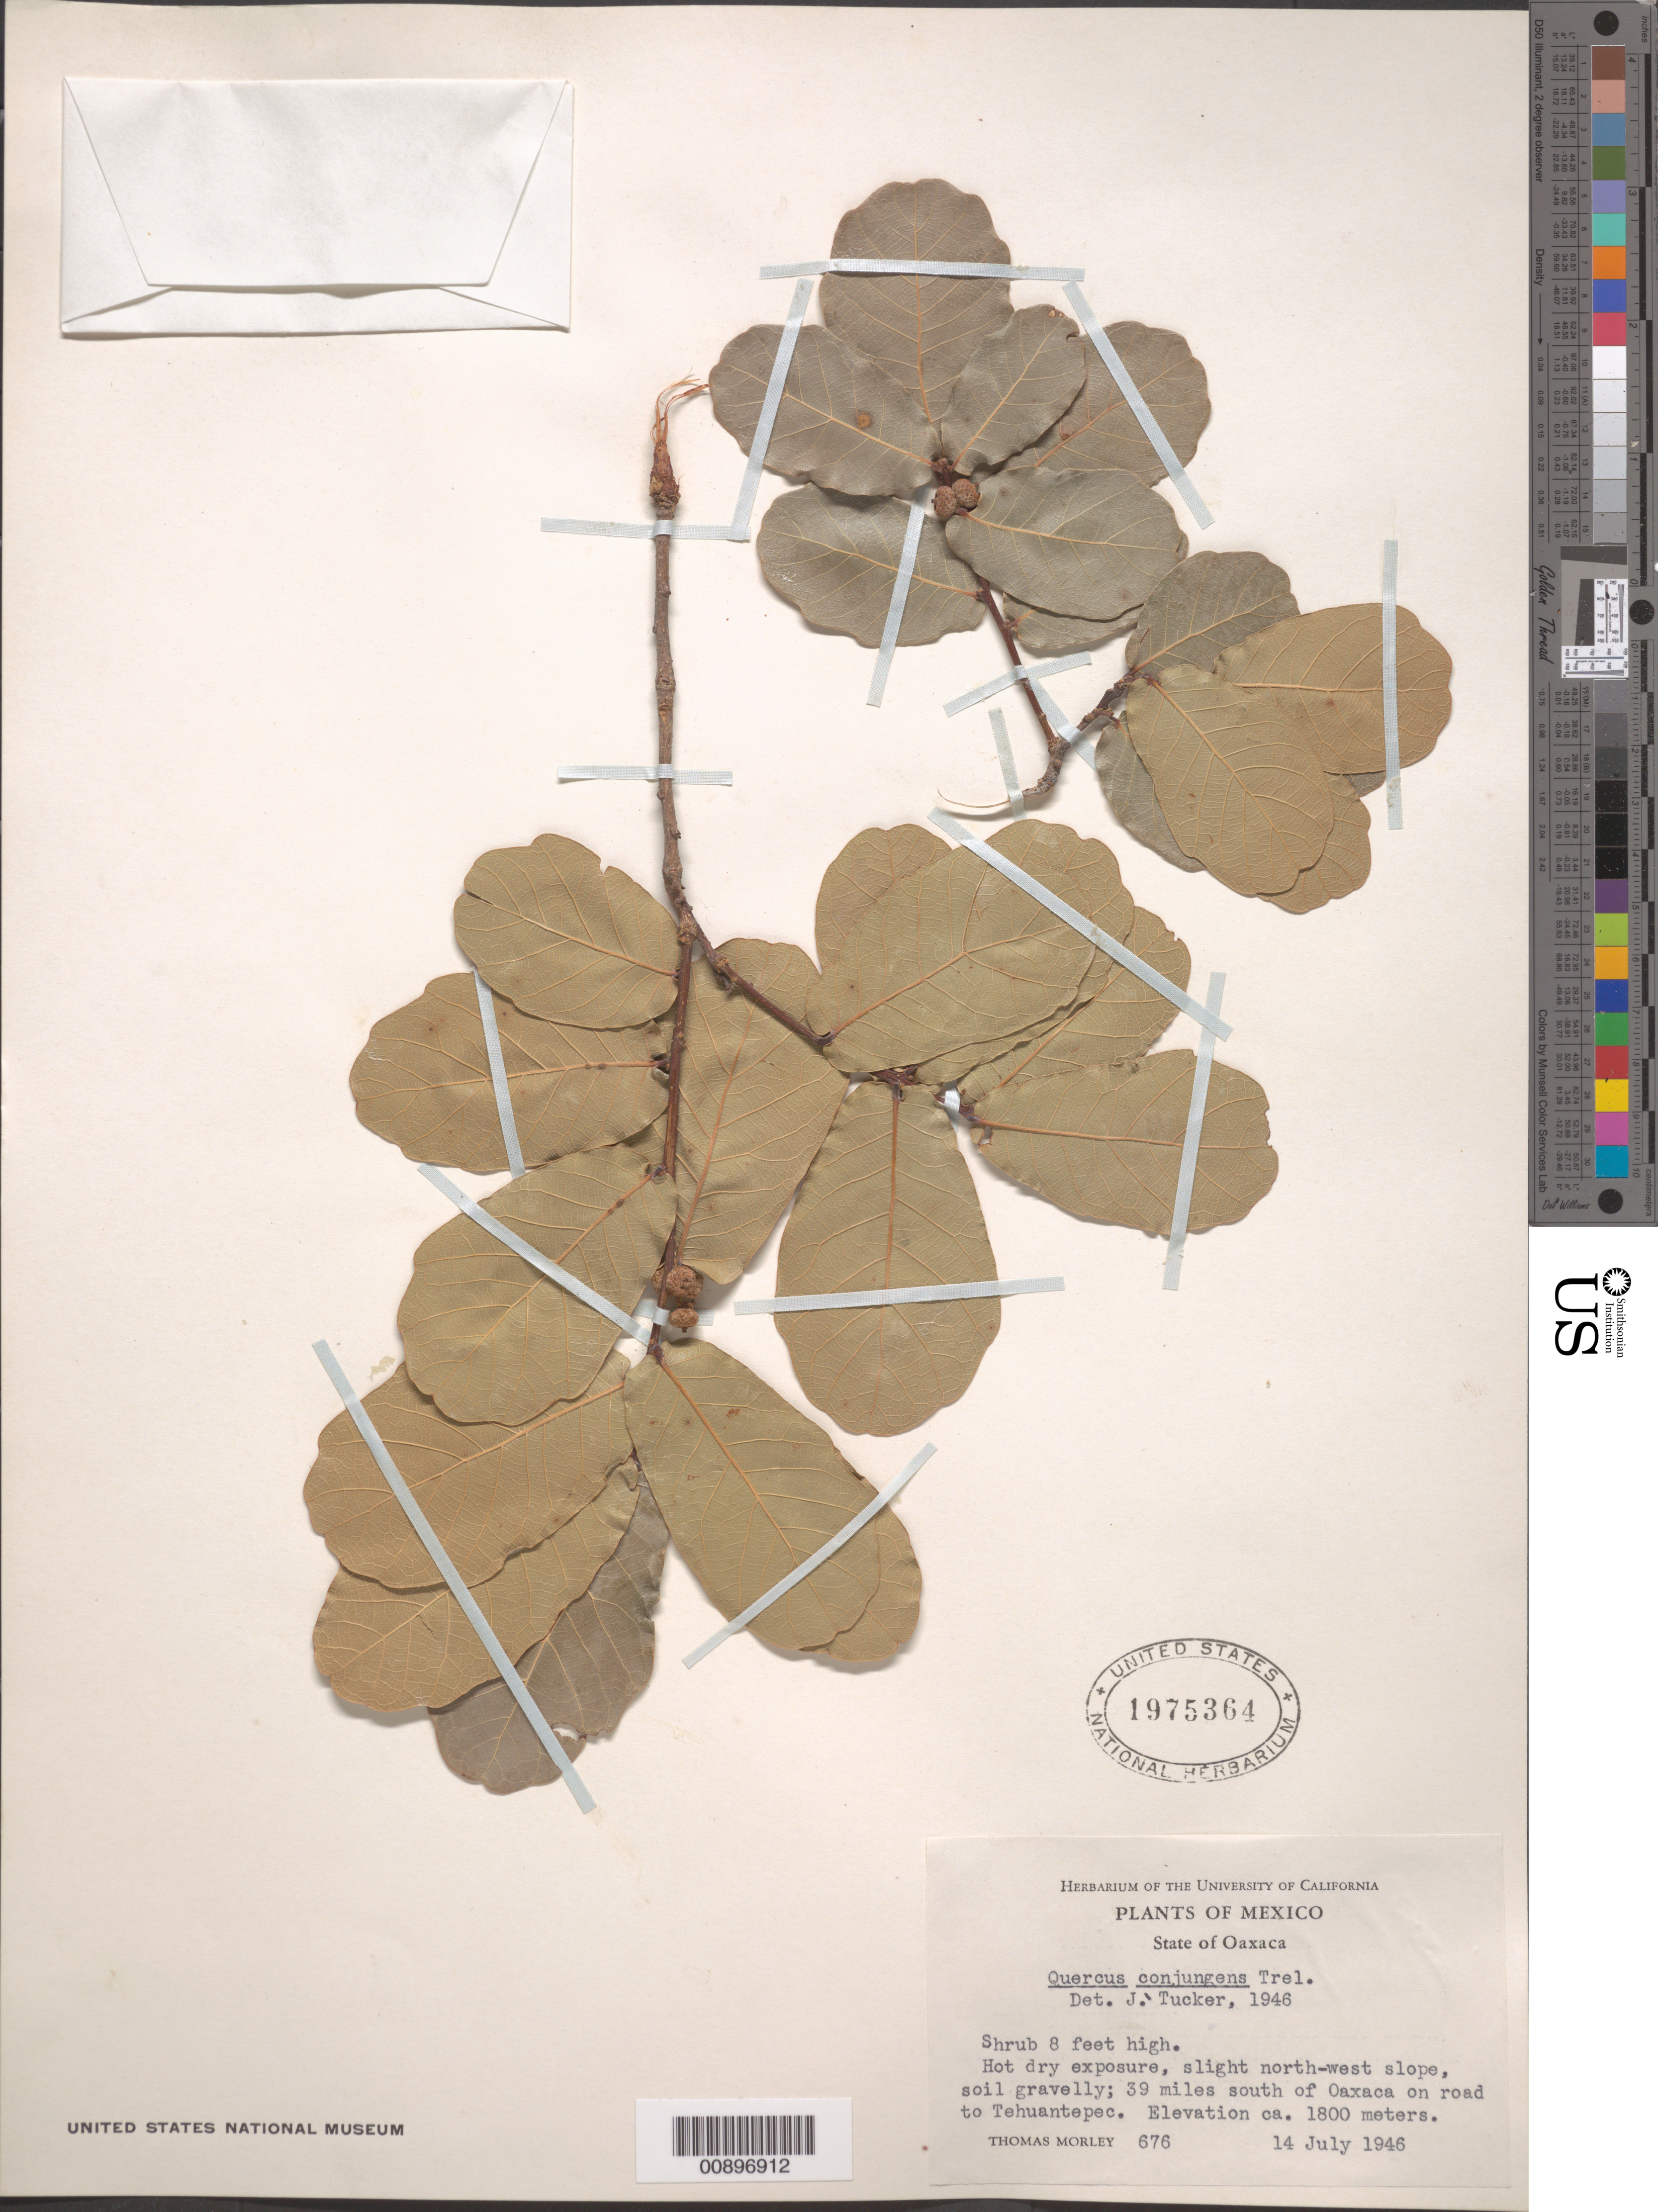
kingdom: Plantae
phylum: Tracheophyta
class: Magnoliopsida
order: Fagales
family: Fagaceae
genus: Quercus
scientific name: Quercus conjungens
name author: Trel.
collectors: T. Morley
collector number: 676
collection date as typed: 14 Jul 1946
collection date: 1946-07-14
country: Mexico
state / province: Oaxaca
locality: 39 miles south of Oaxaca on road to Tehuantepec.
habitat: Hot dry exposure, slight north-west slope, soil gravelly.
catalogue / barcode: US 1975364